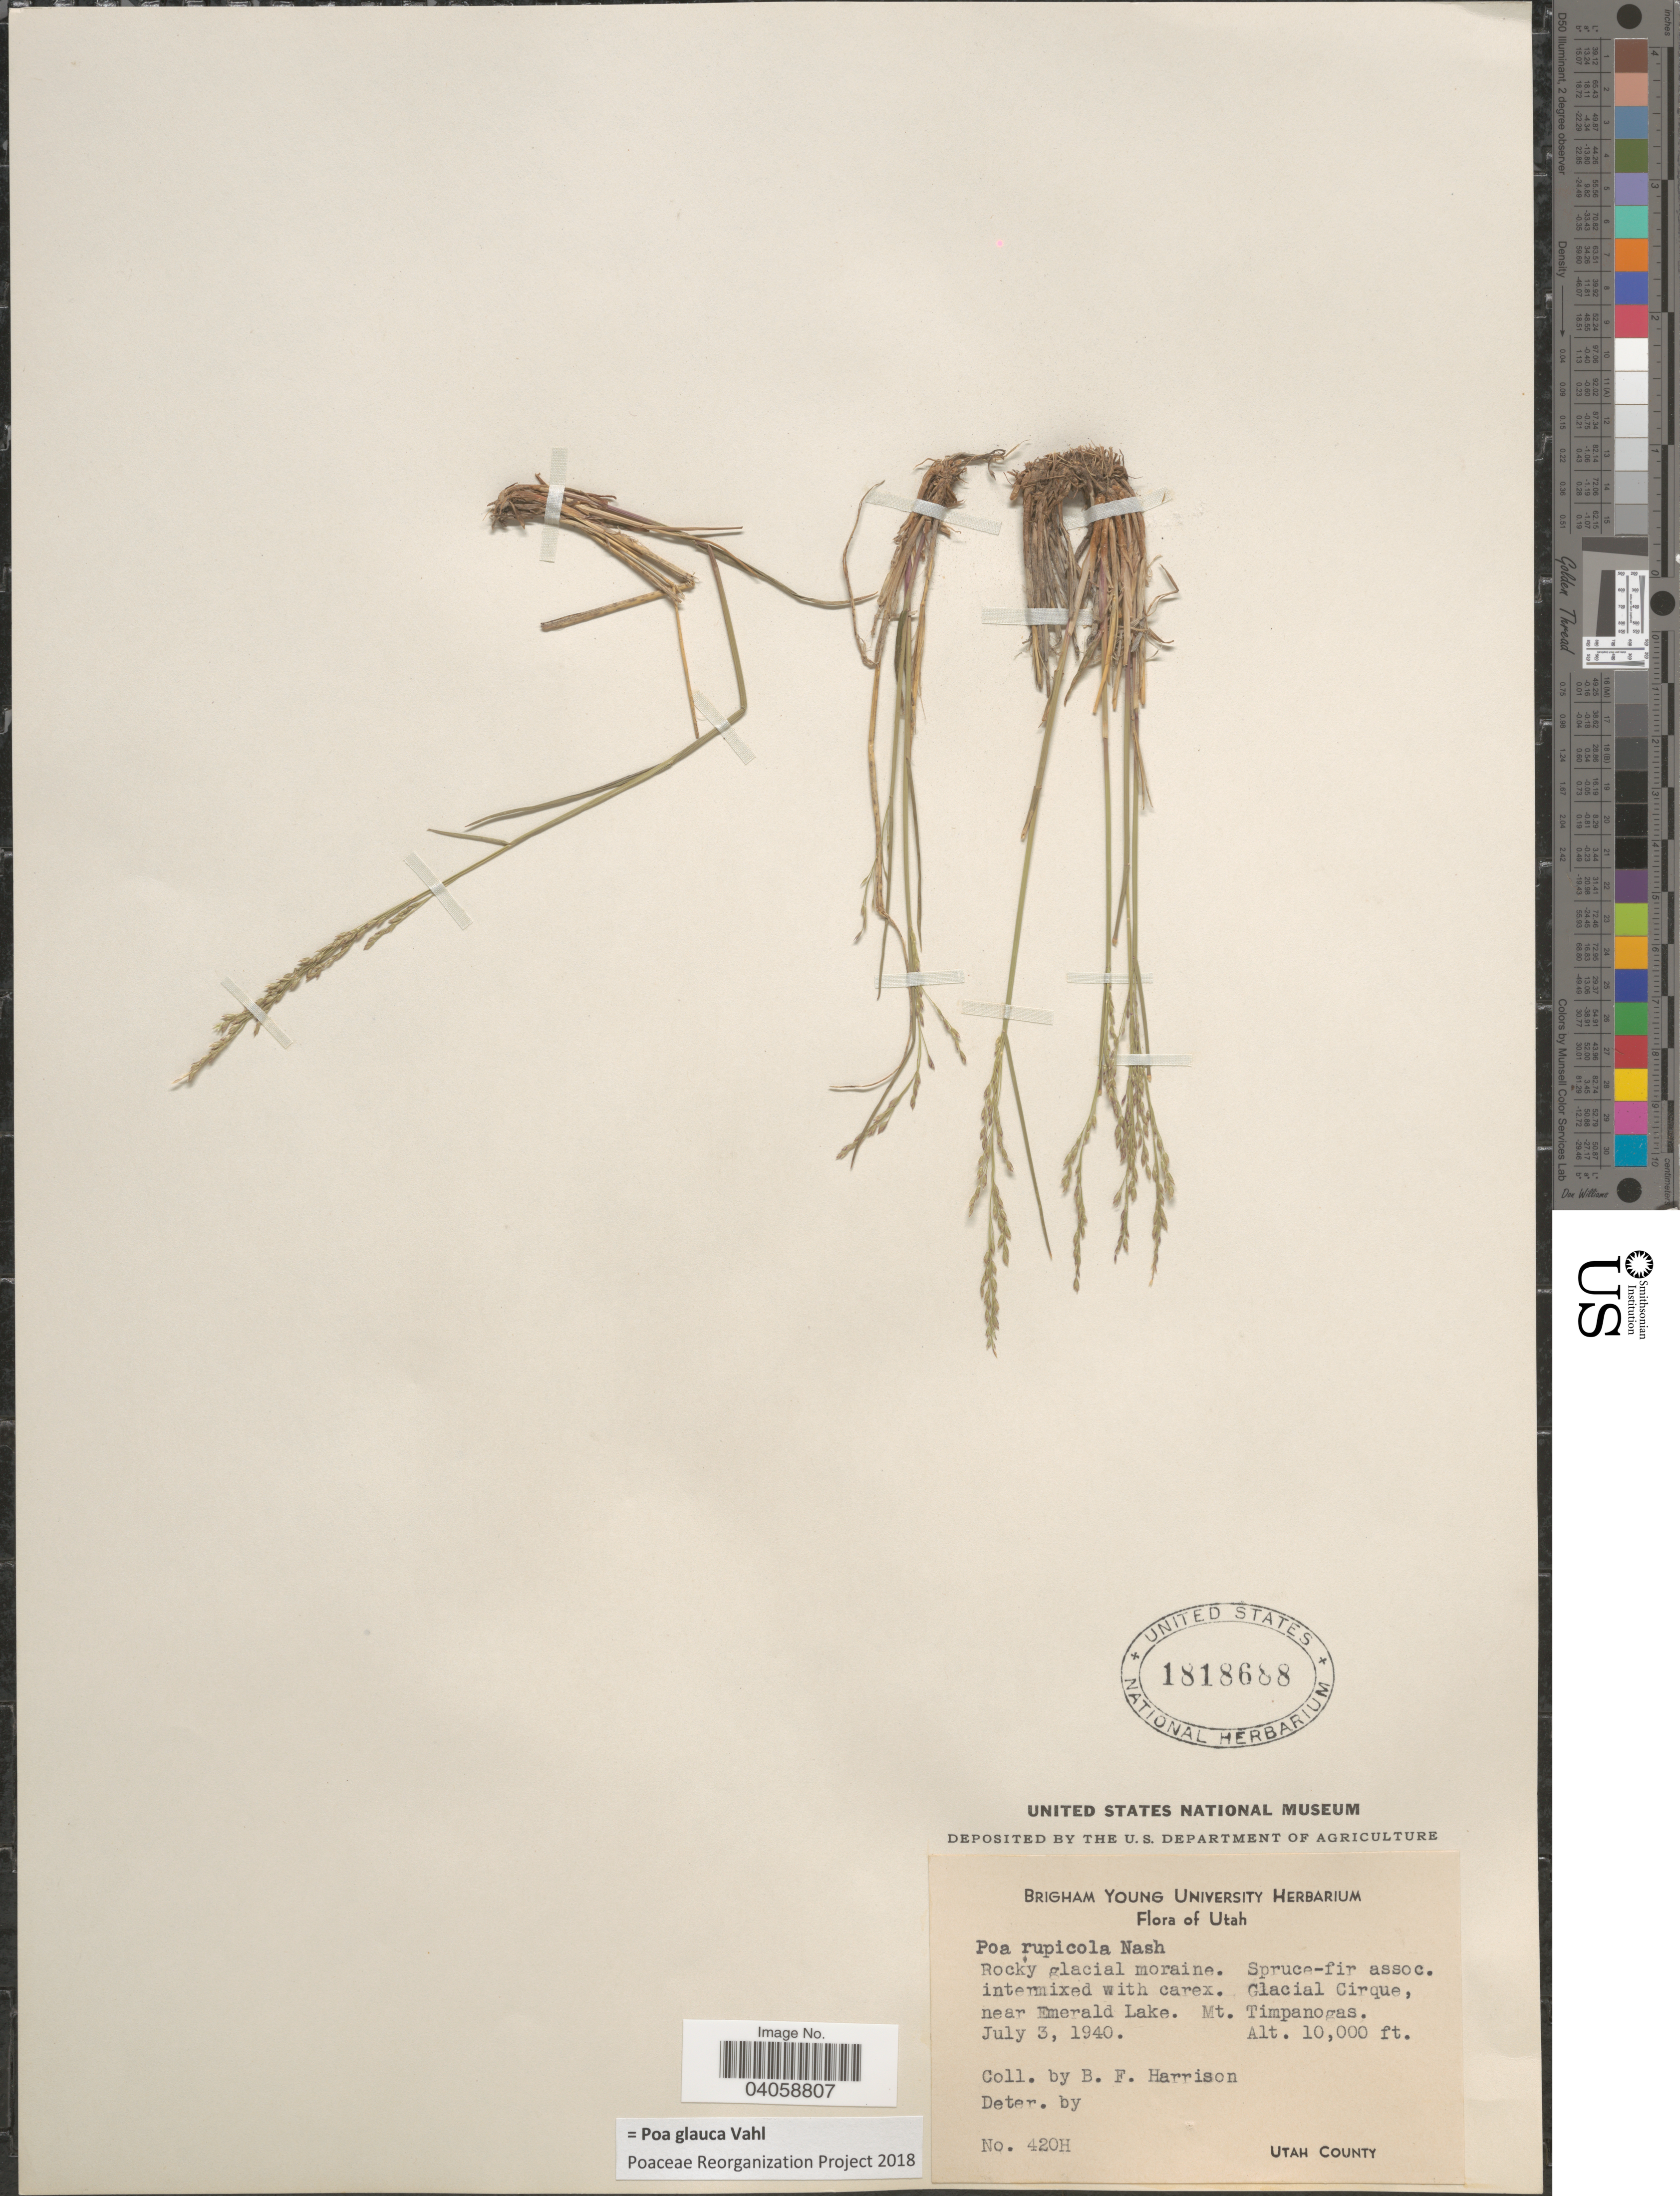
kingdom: Plantae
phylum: Tracheophyta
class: Liliopsida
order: Poales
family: Poaceae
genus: Poa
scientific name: Poa glauca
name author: Vahl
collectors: B. F. Harrison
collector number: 420H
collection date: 1940-07-03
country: United States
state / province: Utah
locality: Glacial Cirque, near Emerald Lake. Mt. Timpanogas. Utah County.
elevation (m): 3048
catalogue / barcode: US 1818688